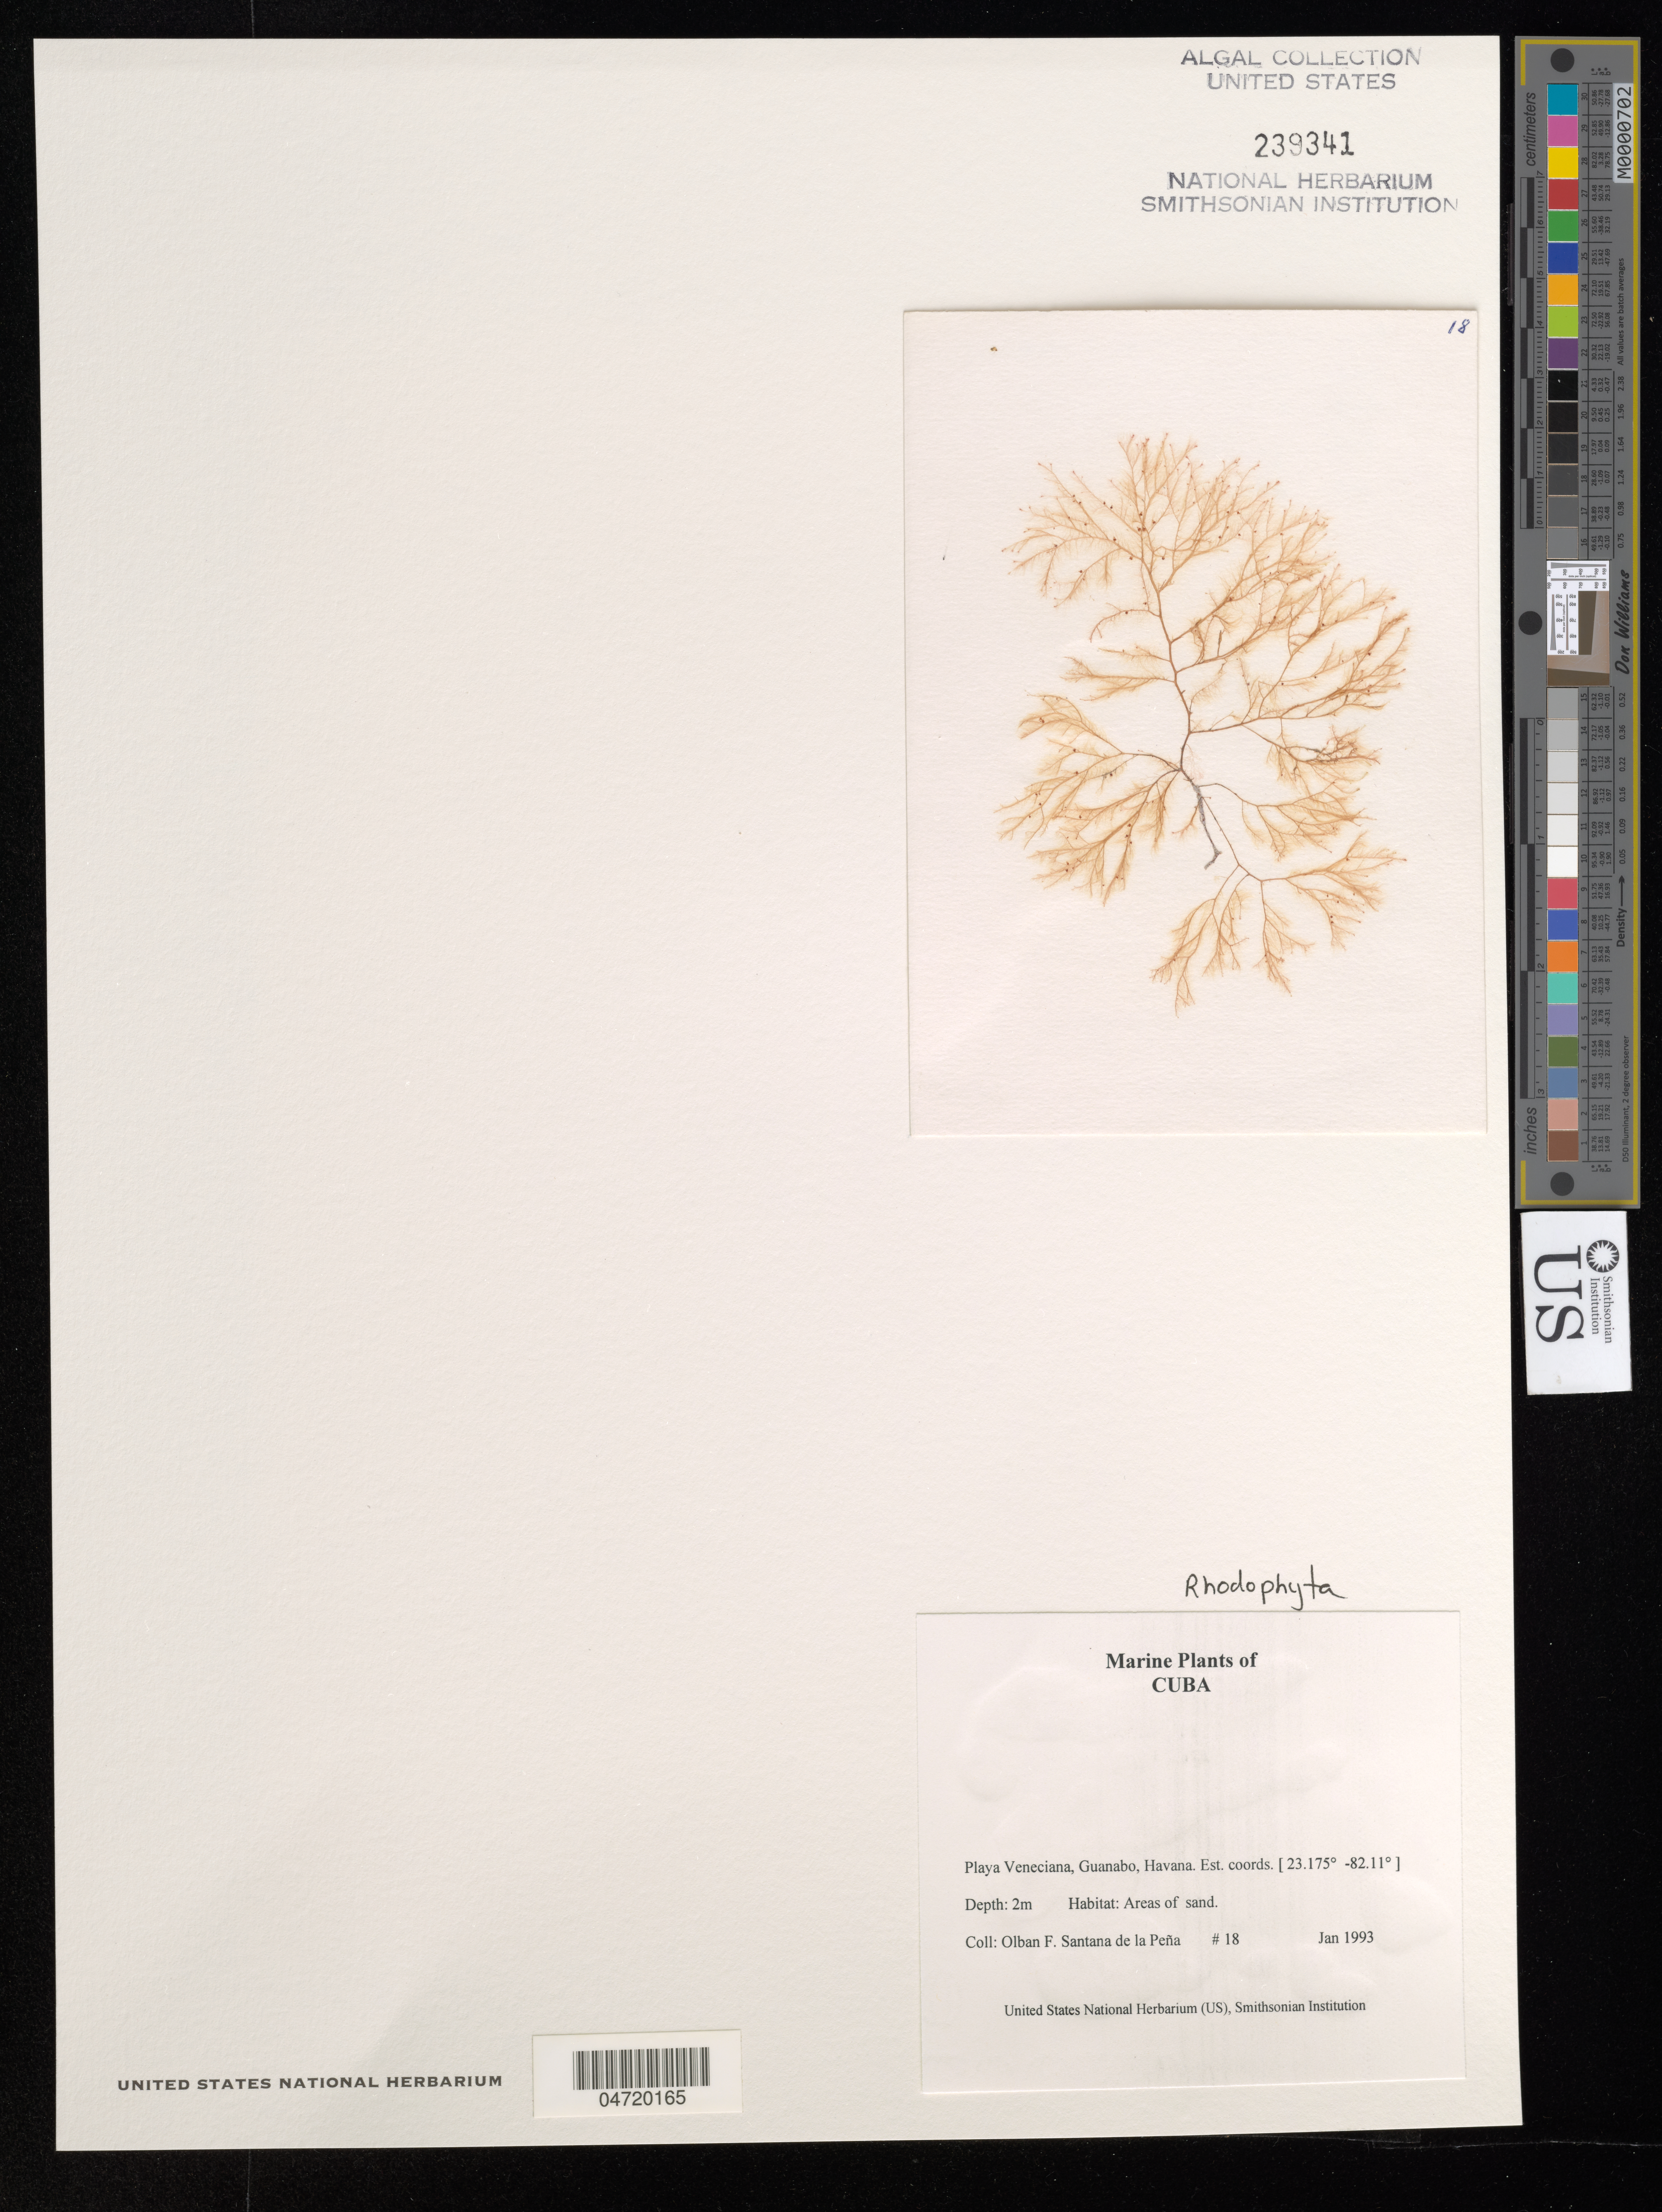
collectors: O. Santana de la Peña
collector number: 18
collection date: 1993-01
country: Cuba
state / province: La Habana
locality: Playa Veneciana, Guanabo, Havana.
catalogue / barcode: US 239341